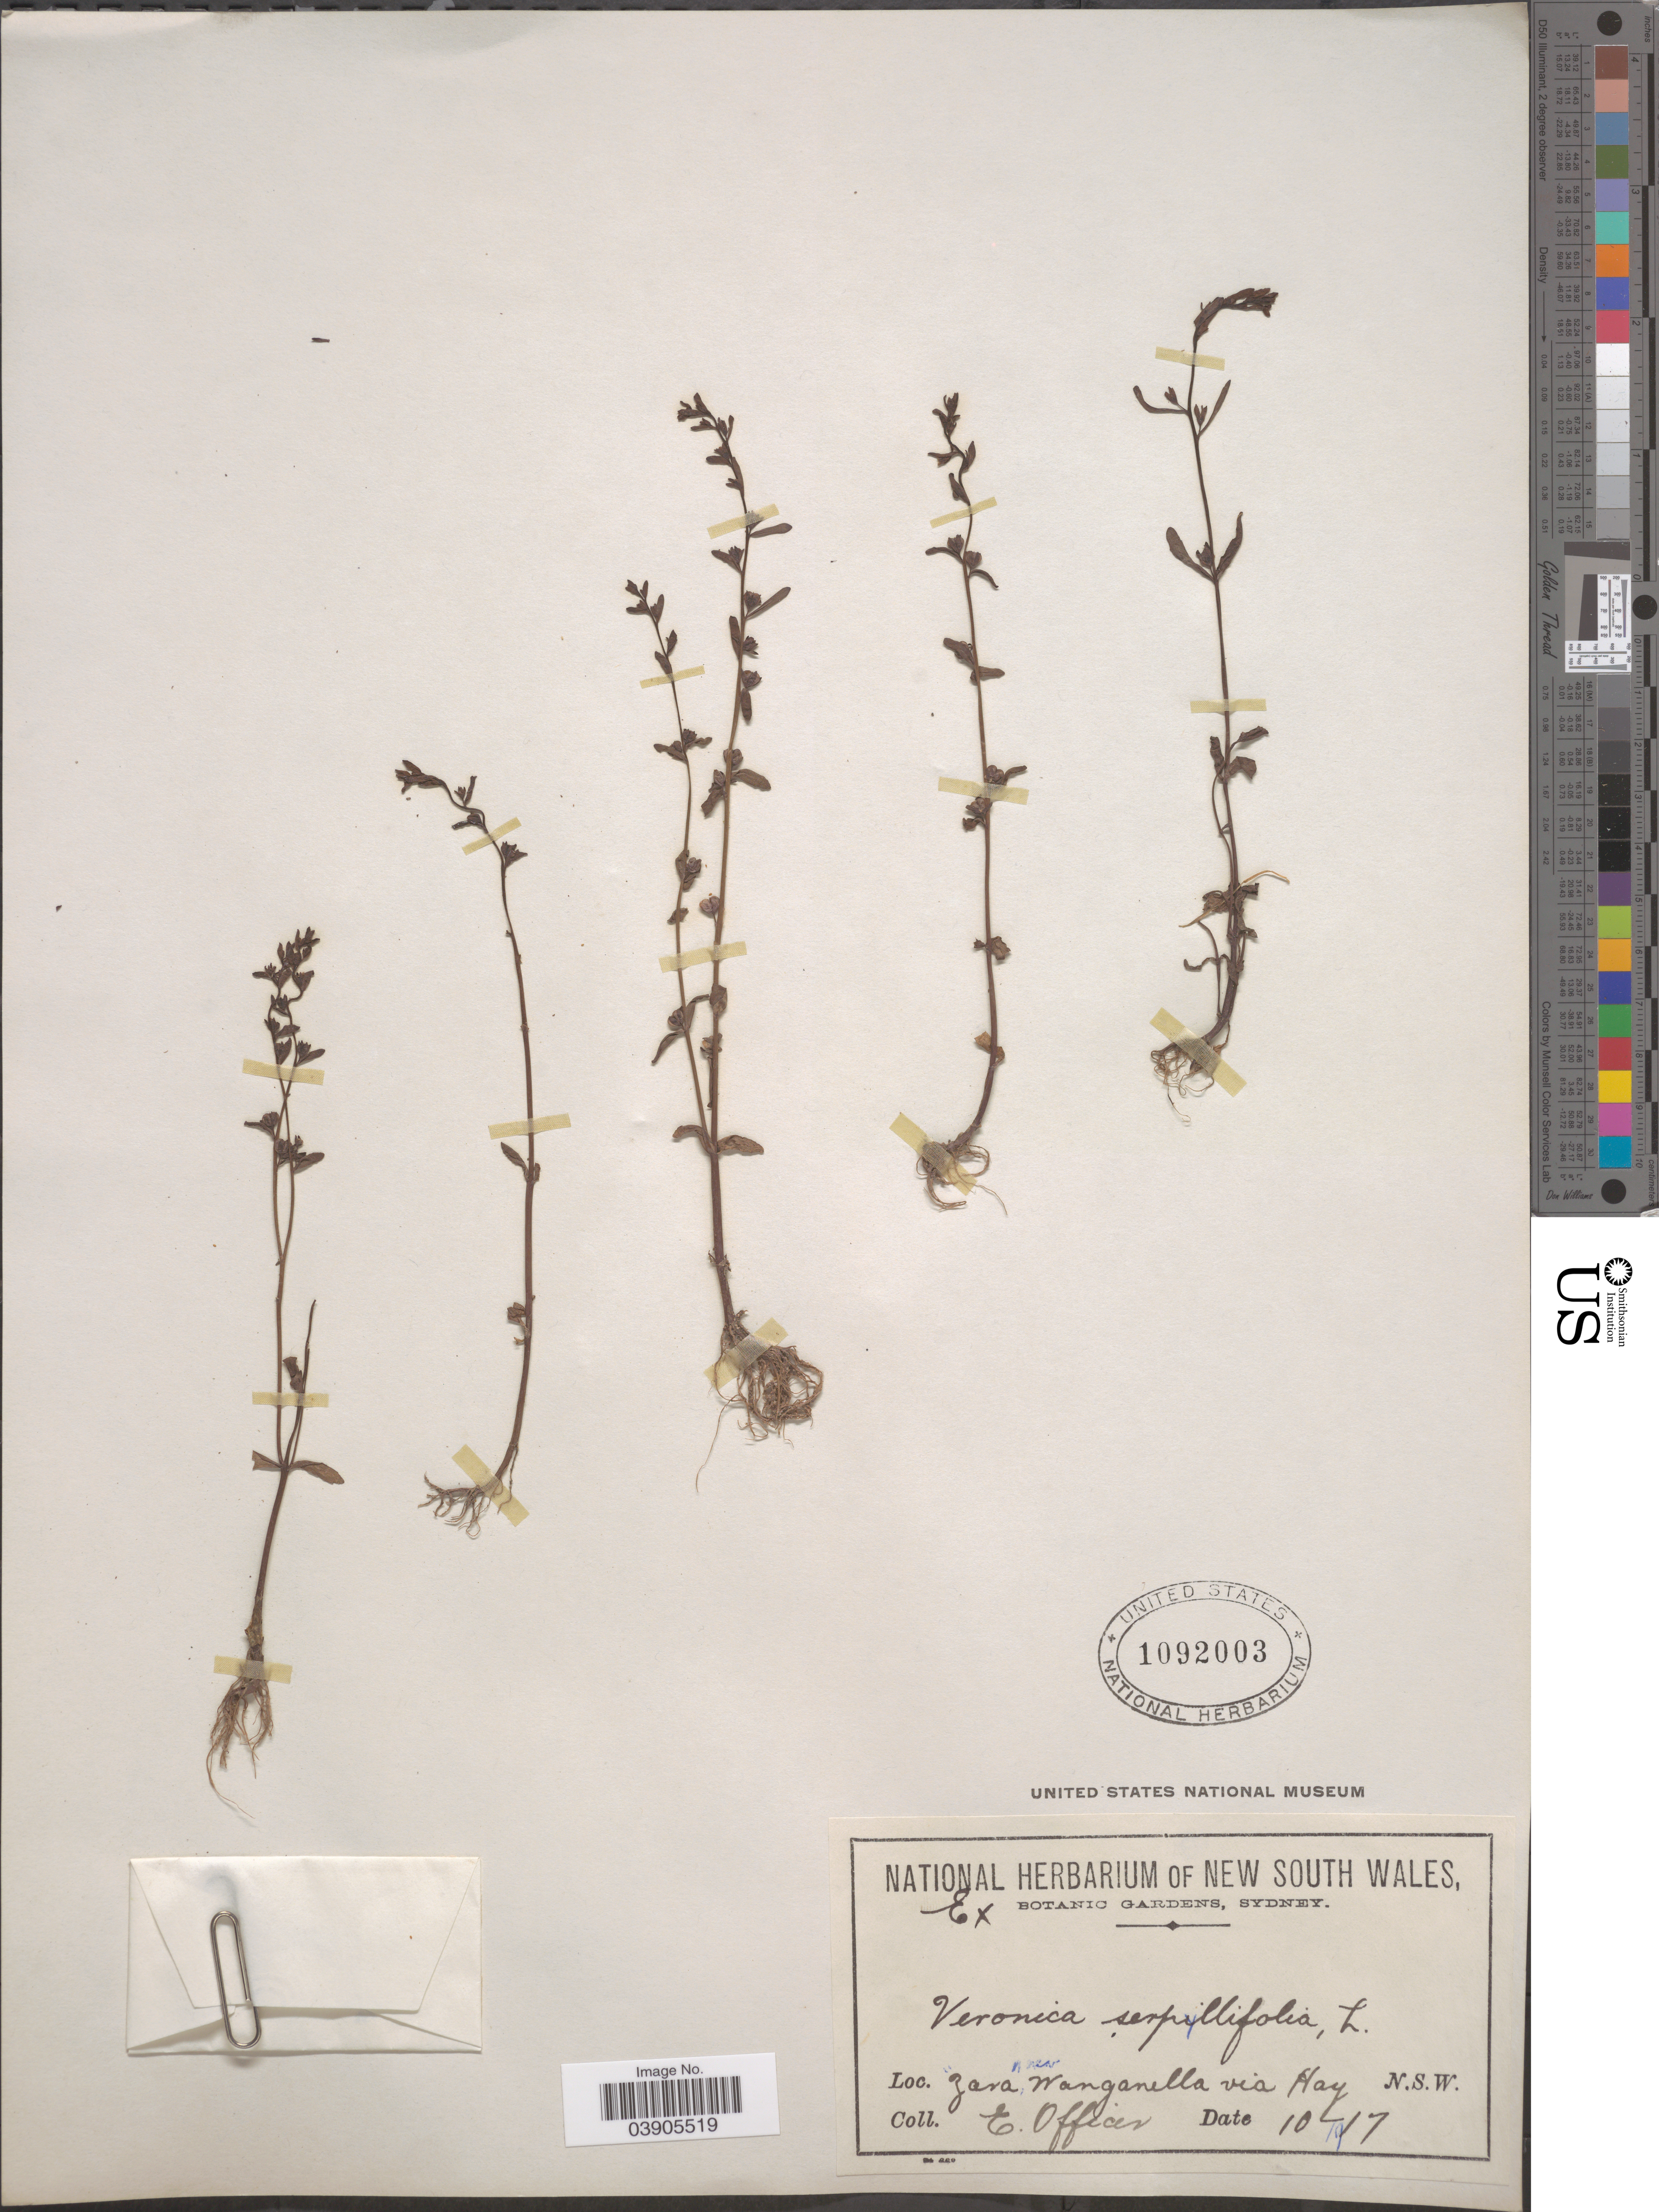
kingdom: Plantae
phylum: Tracheophyta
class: Magnoliopsida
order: Lamiales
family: Plantaginaceae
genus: Veronica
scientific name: Veronica serpyllifolia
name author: L.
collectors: E. Officers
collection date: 1917-10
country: Australia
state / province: New South Wales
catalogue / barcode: US 1092003